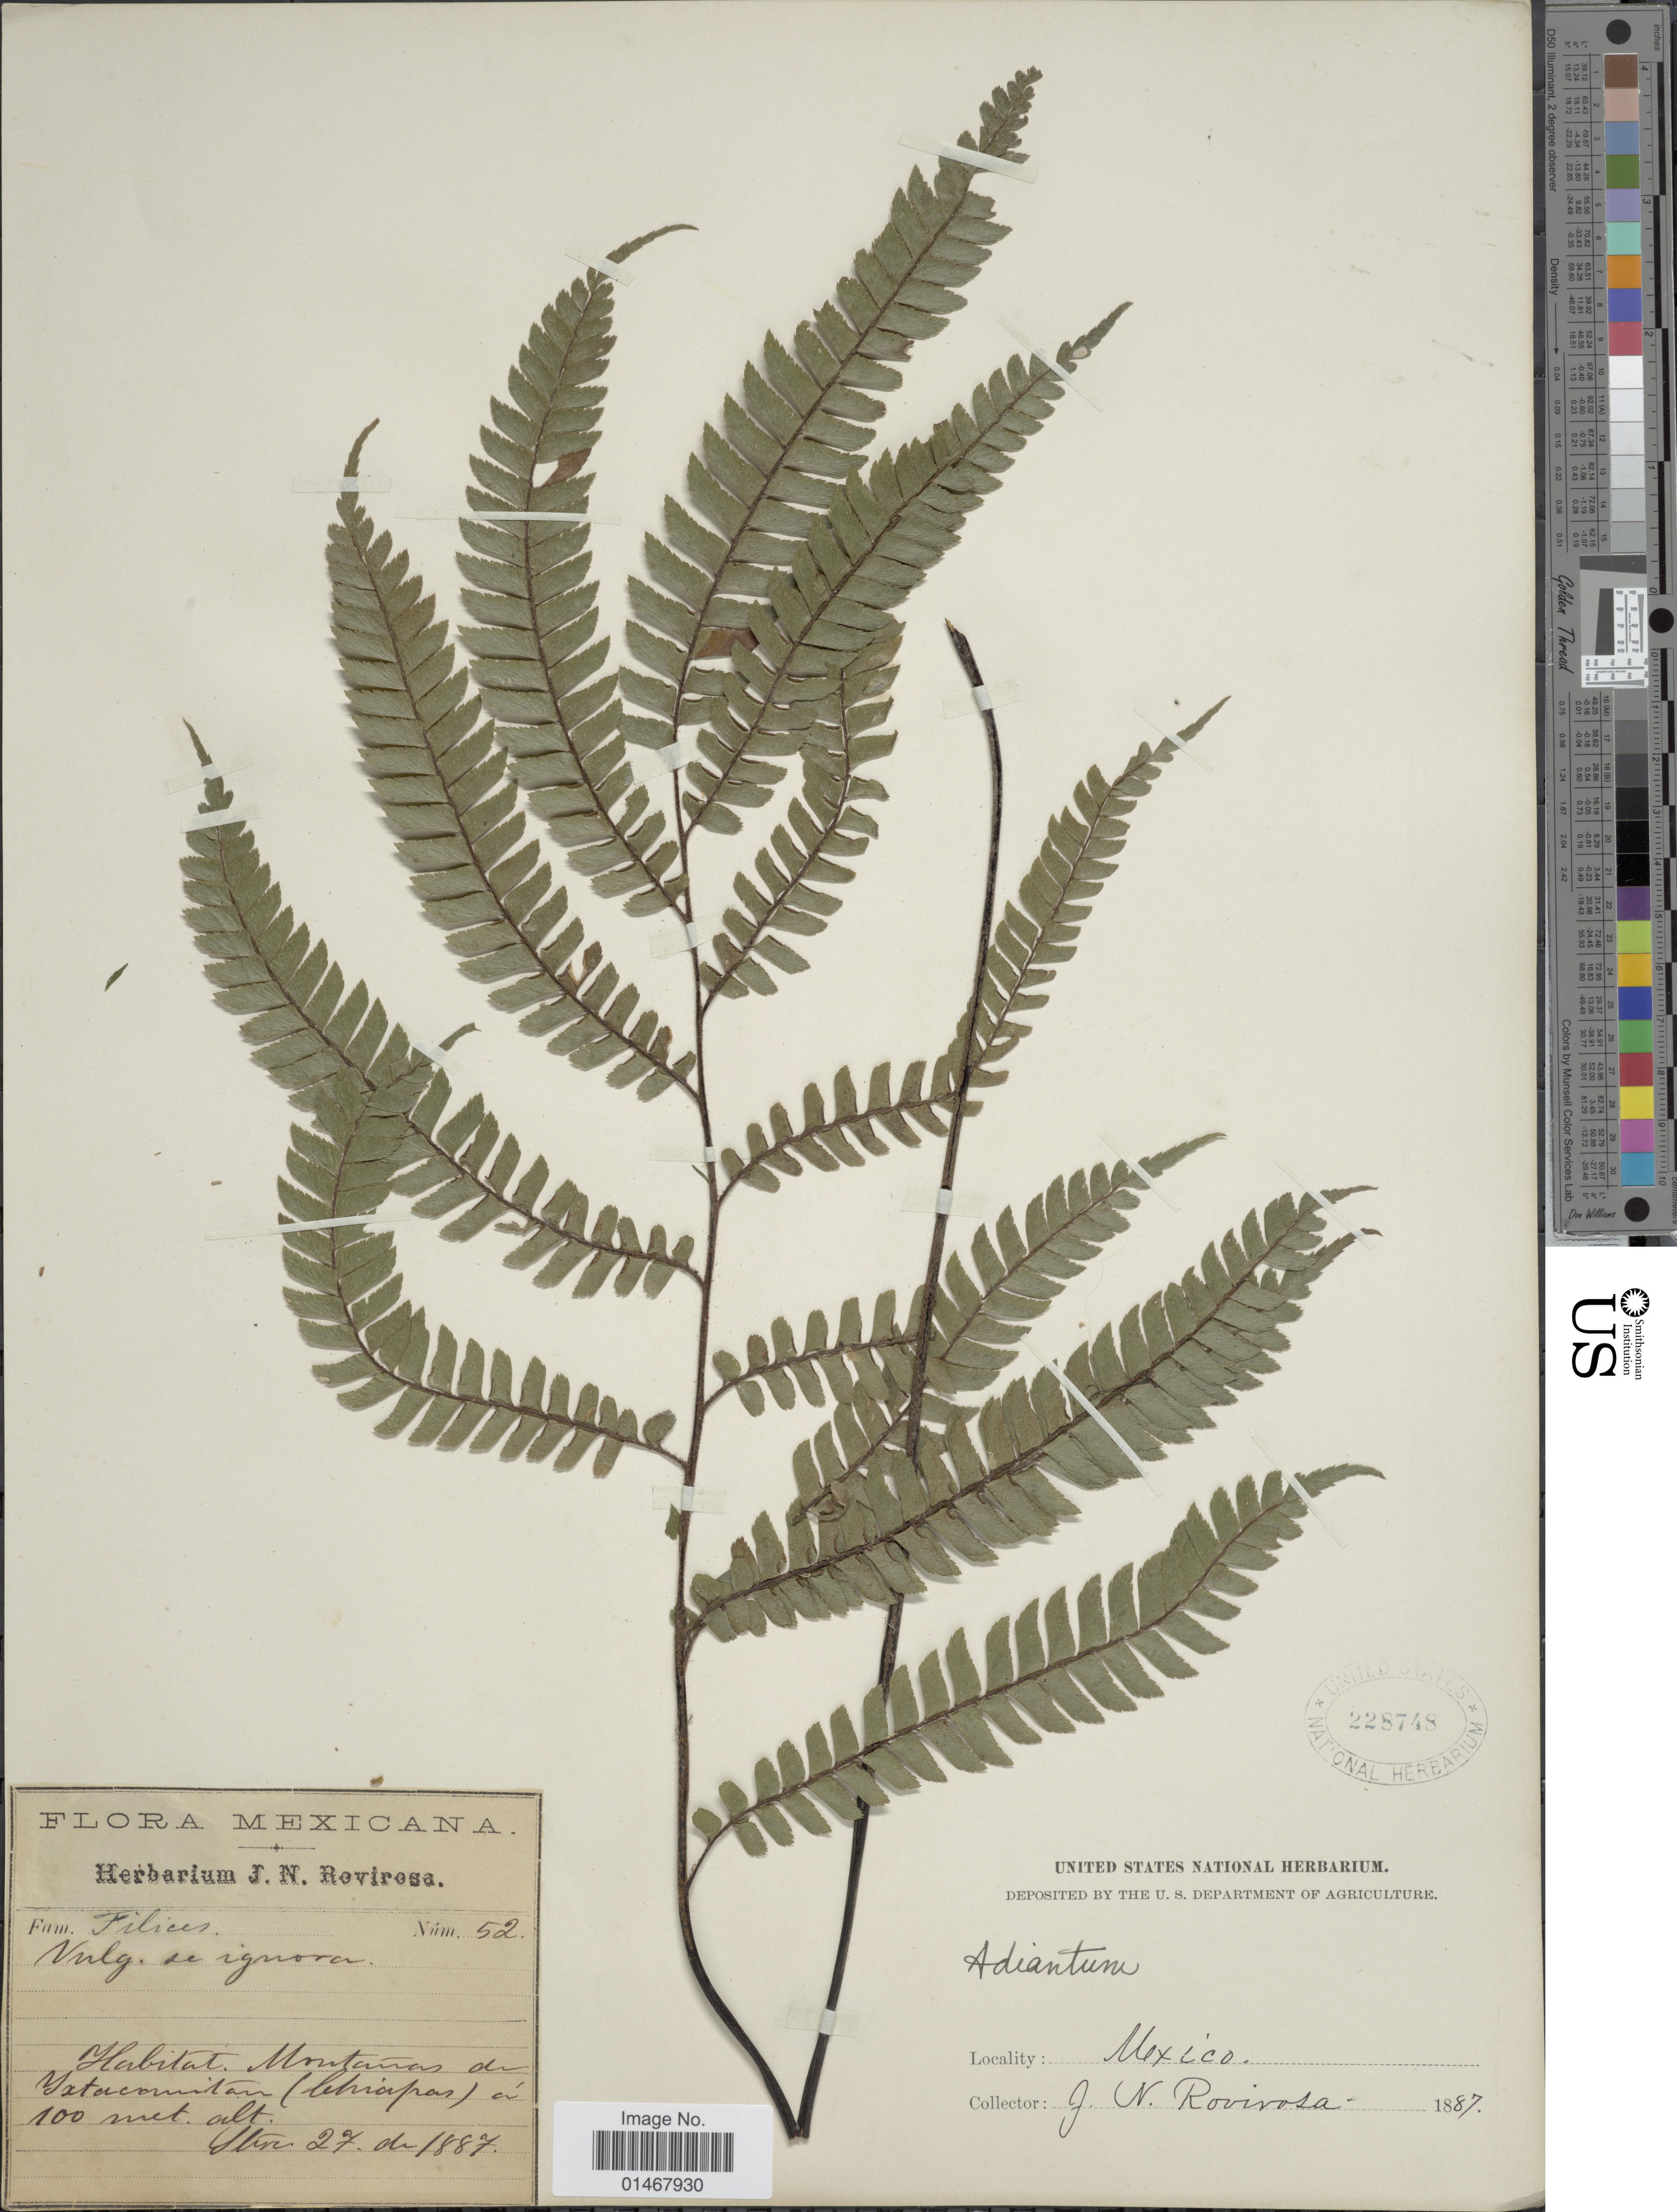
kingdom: Plantae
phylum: Tracheophyta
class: Polypodiopsida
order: Polypodiales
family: Pteridaceae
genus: Adiantum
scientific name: Adiantum pulverulentum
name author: L.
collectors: J. N. Rovirosa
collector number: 52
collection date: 1887-09-27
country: Mexico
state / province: Chiapas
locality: Montañas de Ixtacomitán.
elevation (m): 100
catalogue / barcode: US 228748